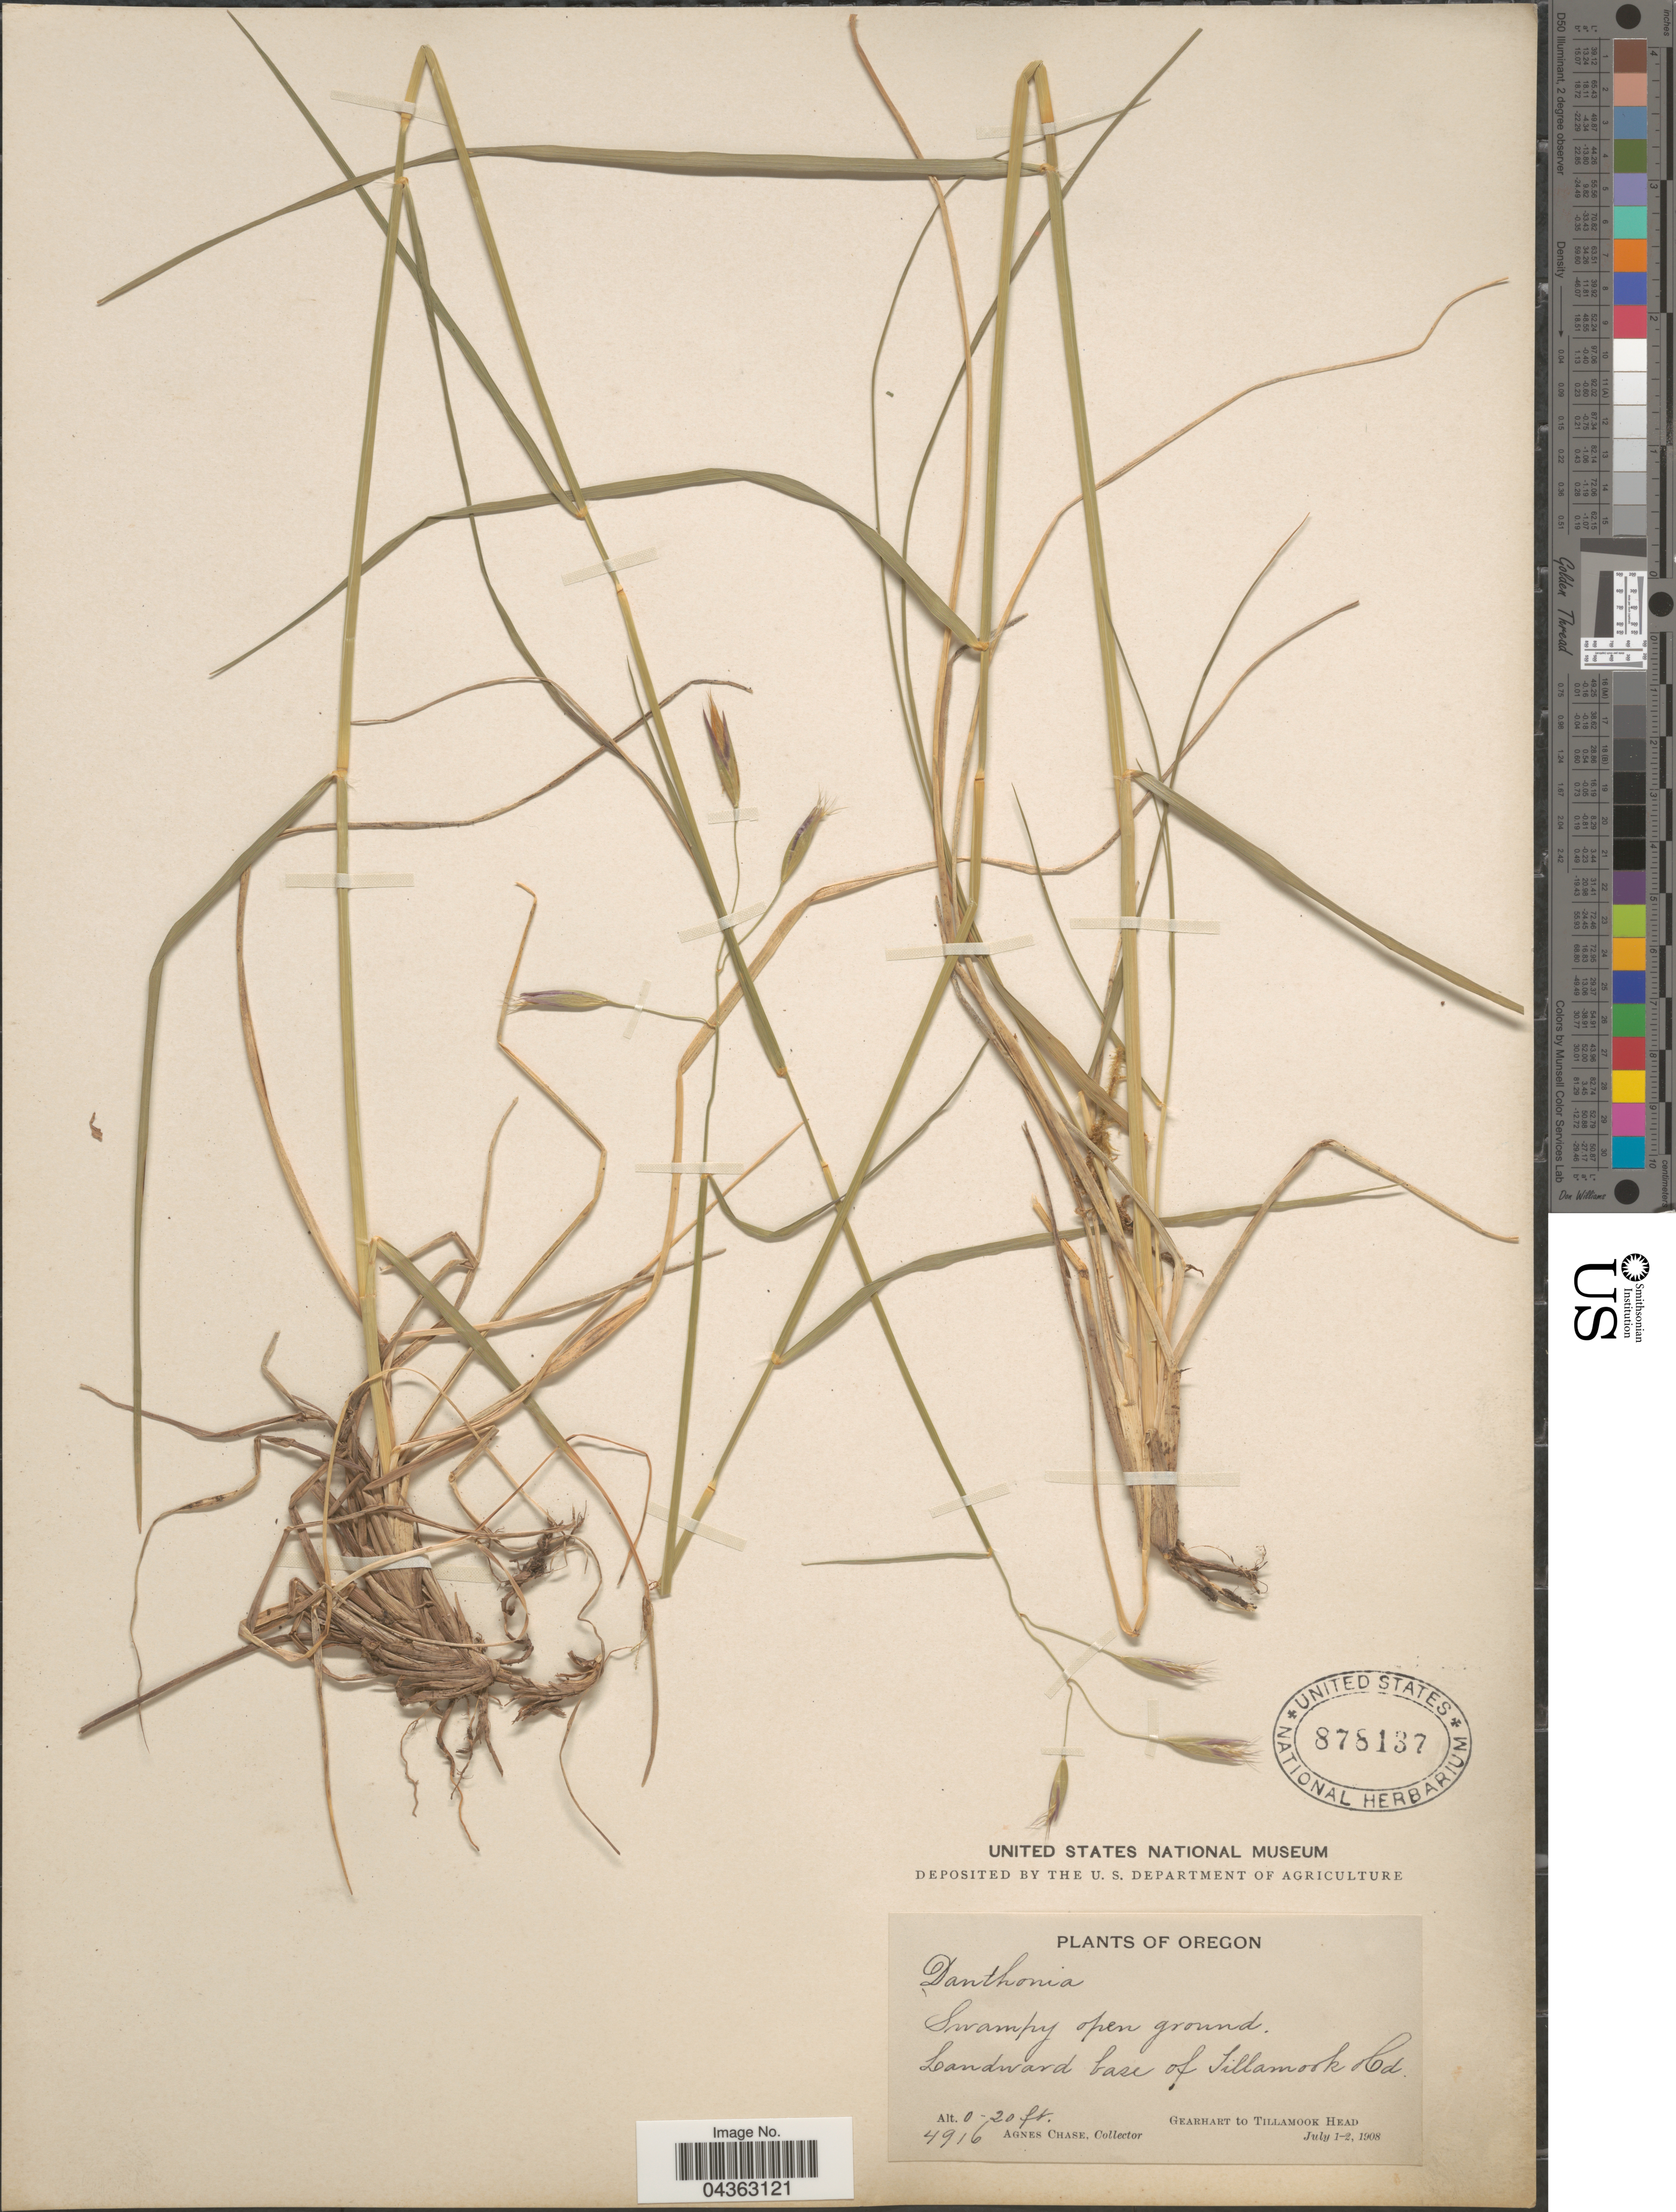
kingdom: Plantae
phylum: Tracheophyta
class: Liliopsida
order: Poales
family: Poaceae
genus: Danthonia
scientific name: Danthonia californica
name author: Bol.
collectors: A. Chase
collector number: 4916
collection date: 1908-07-01/1908-07-02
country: United States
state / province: Oregon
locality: Swampy open ground. Landward base of Tillamook Hd. Gearhart to Tillamook Head.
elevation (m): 0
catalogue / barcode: US 878137